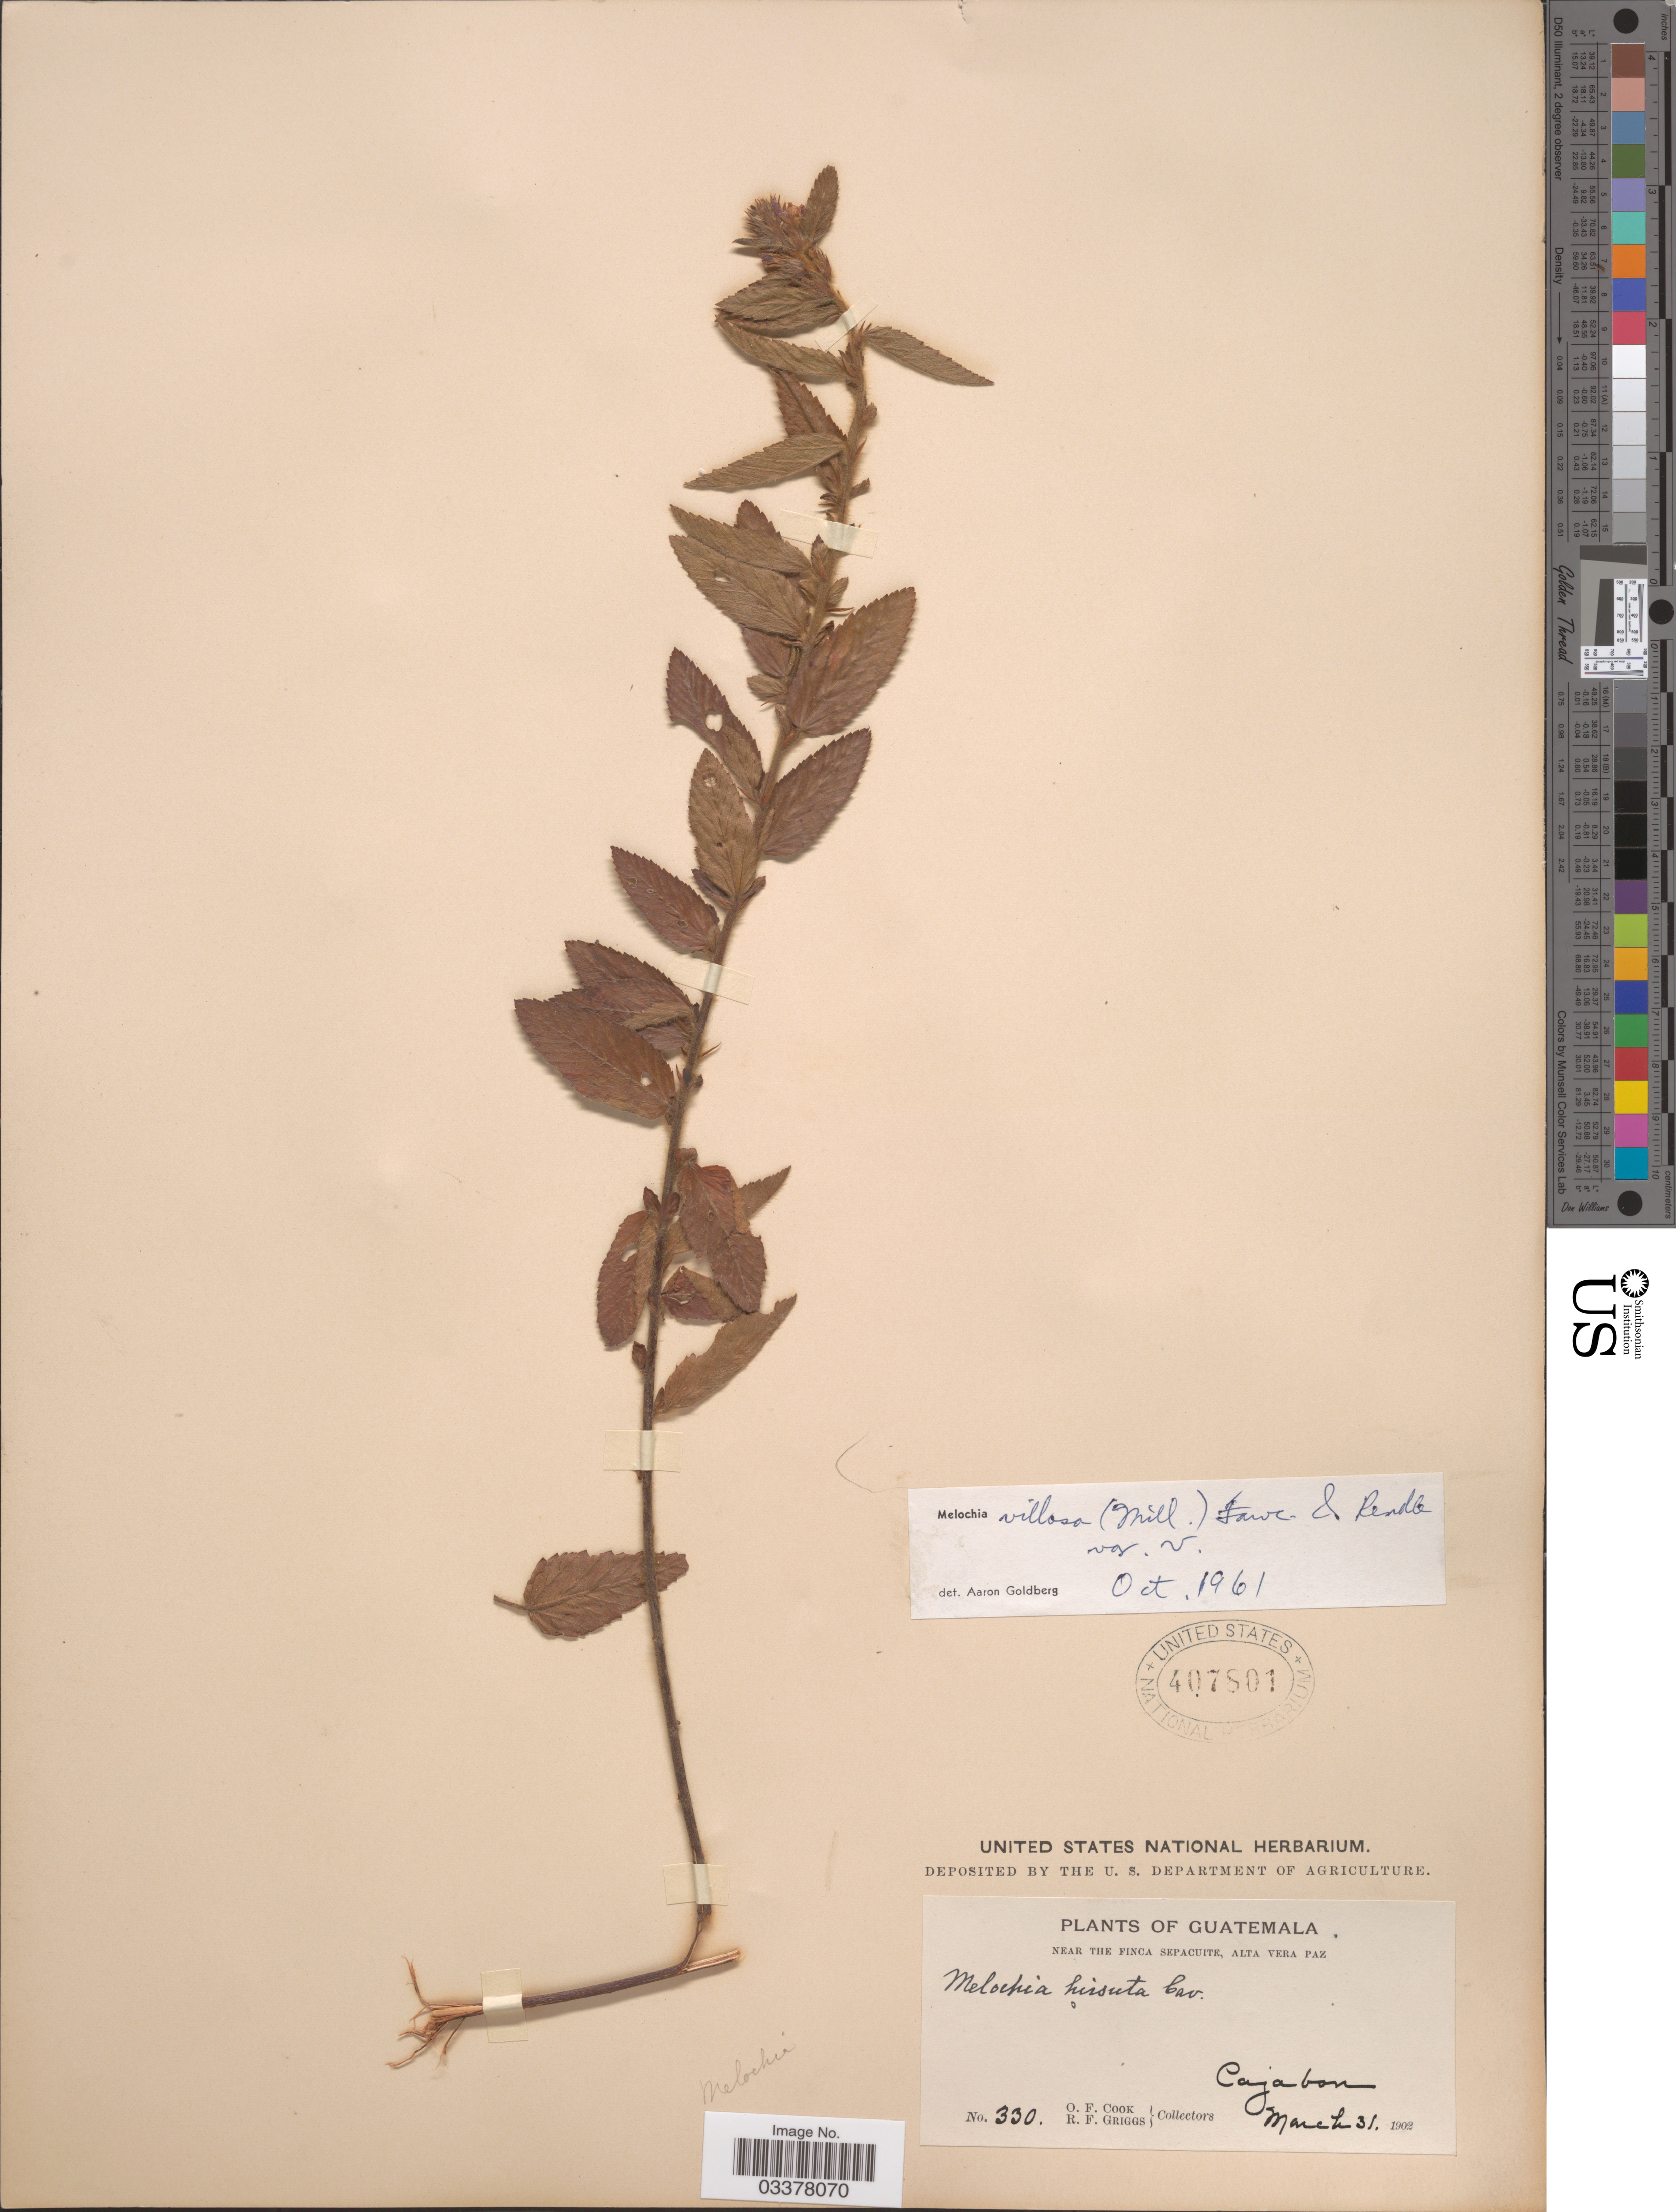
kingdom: Plantae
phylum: Tracheophyta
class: Magnoliopsida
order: Malvales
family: Malvaceae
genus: Melochia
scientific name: Melochia spicata var. spicata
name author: (L.) Fryxell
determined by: Dorr, L. J., (BOT), Smithsonian Institution - National Museum of Natural History (UNITED STATES)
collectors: O. F. Cook & R. F. Griggs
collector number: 330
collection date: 1902-03-31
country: Guatemala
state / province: Alta Verapaz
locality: Near the Finca Sepacuite, Alta Vera Paz. Cajabon.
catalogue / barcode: US 407801